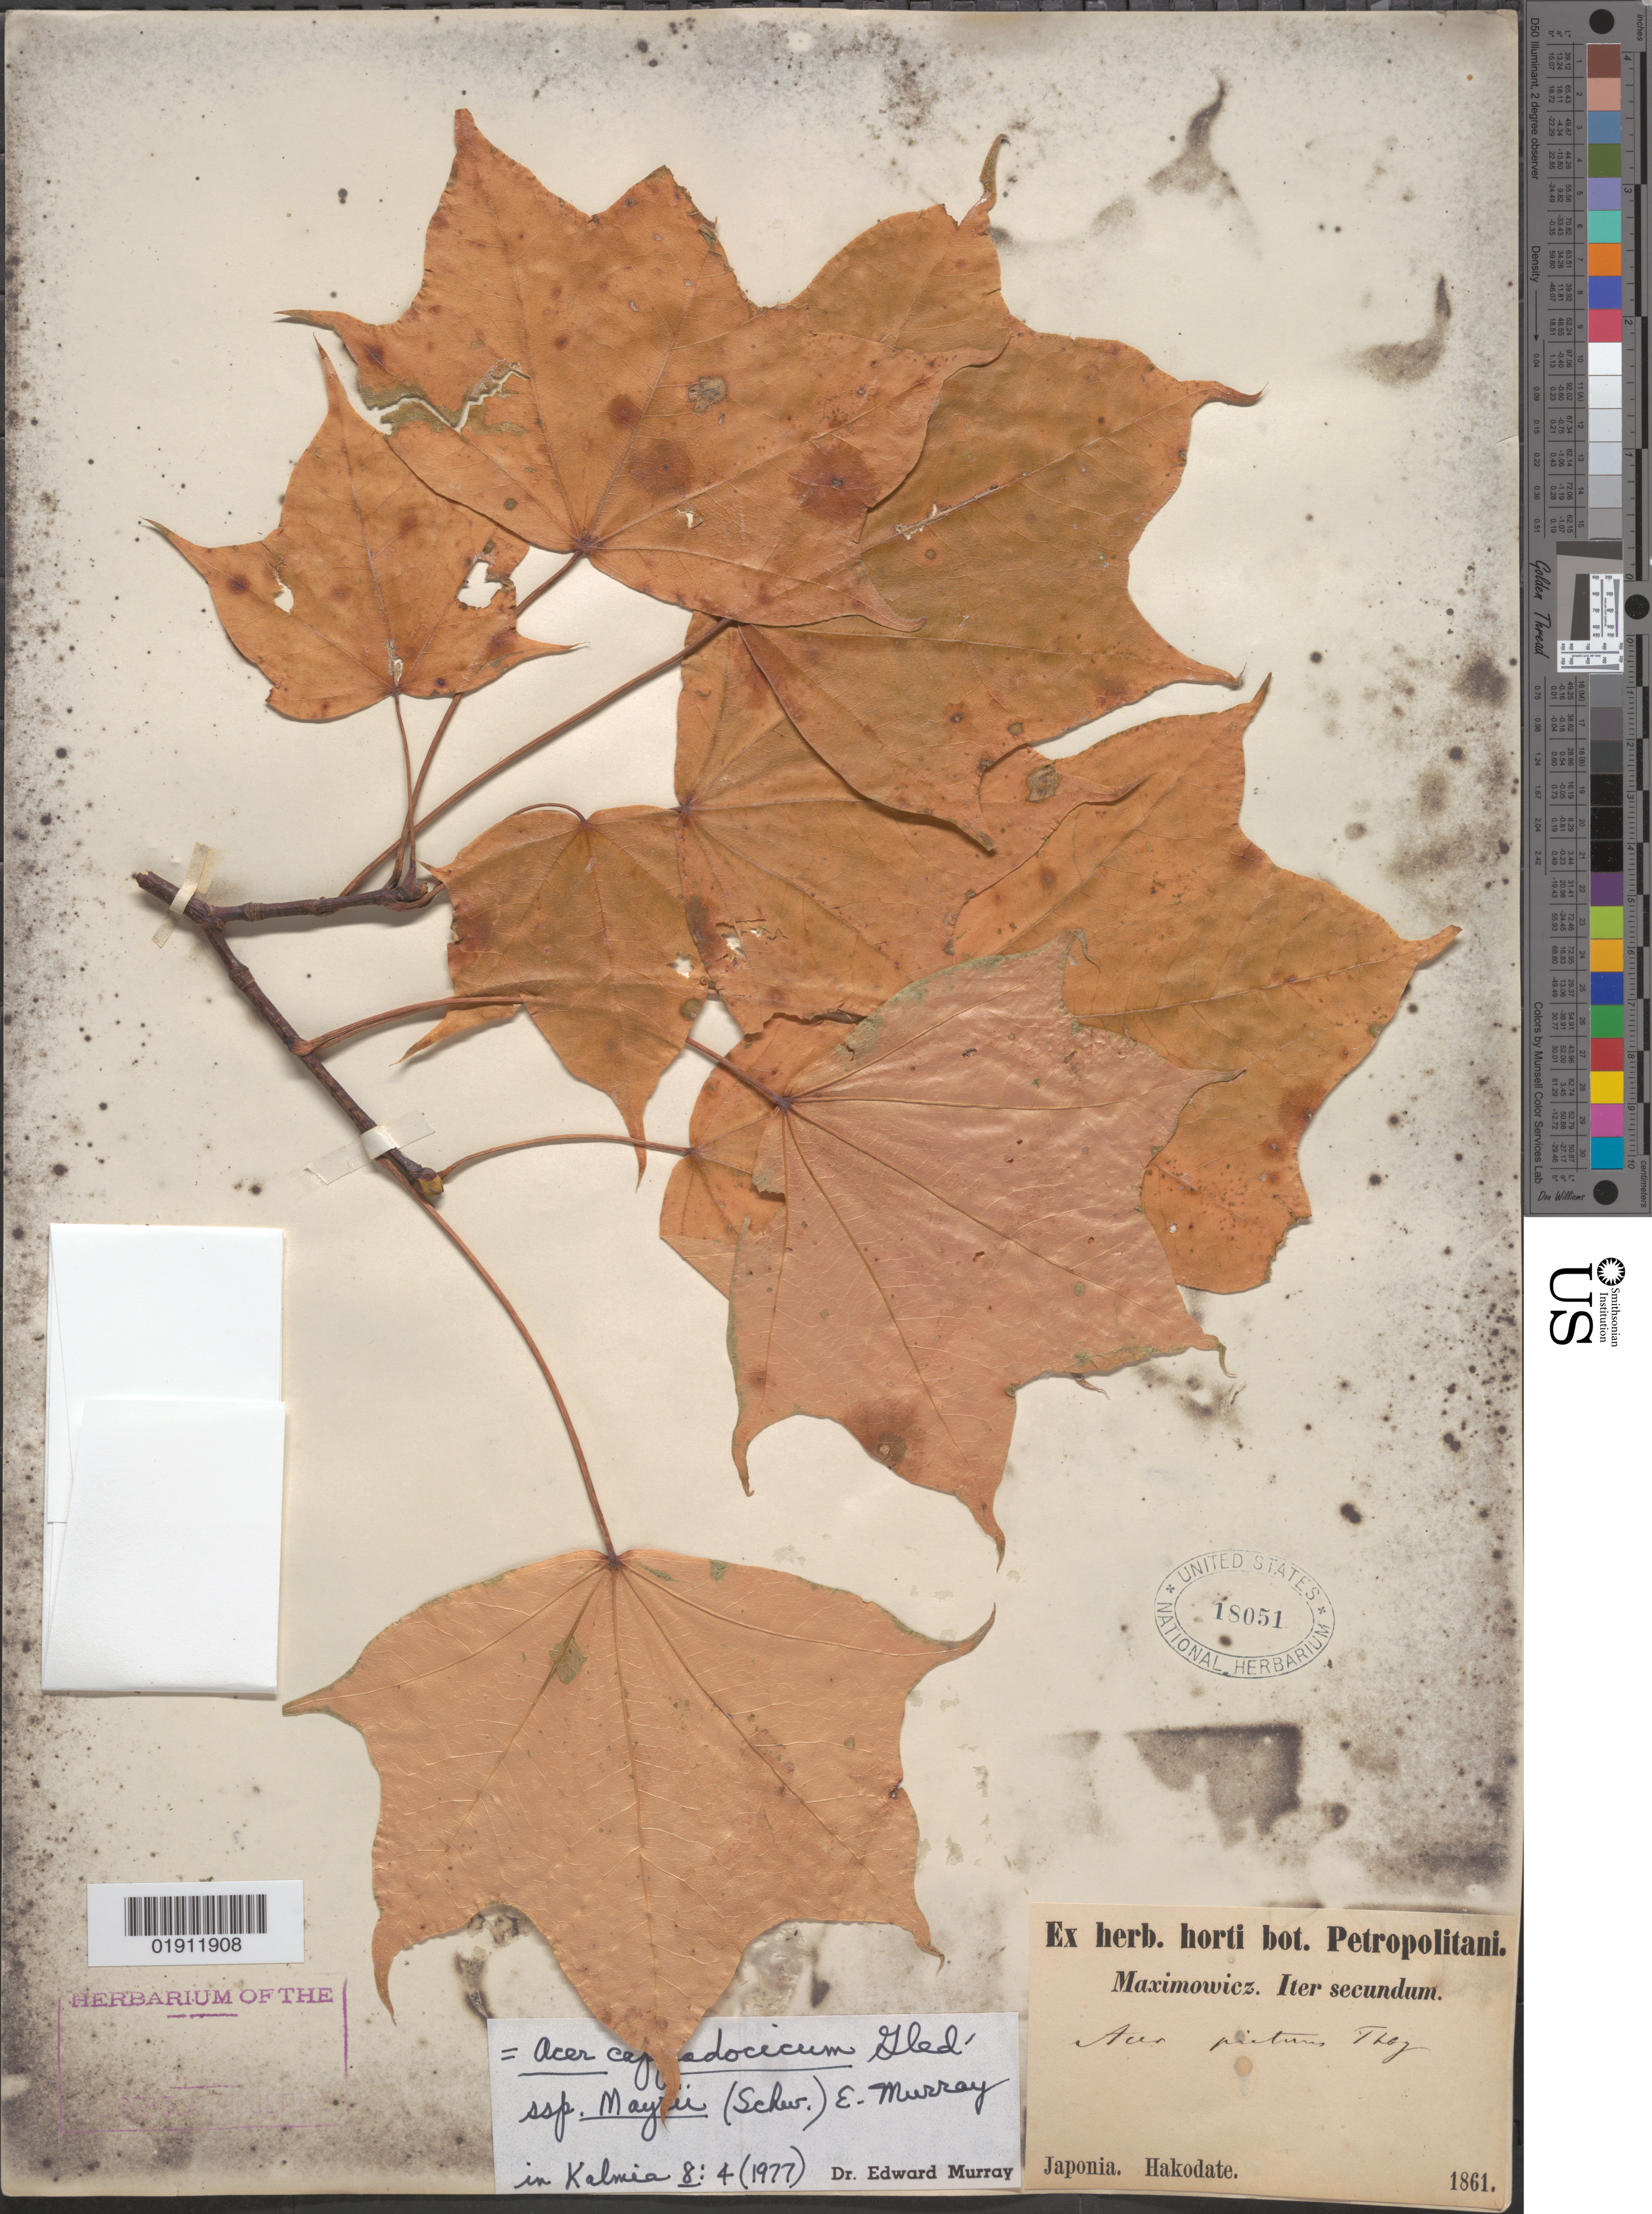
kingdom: Plantae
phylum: Tracheophyta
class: Magnoliopsida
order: Sapindales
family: Sapindaceae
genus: Acer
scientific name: Acer cappadocicum subsp. mayrii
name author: (Schwer.) A.E. Murray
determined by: Murray, Edward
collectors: C. J. Maximowicz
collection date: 1861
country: Japan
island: Hokkaido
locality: Hakodate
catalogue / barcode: US 18051